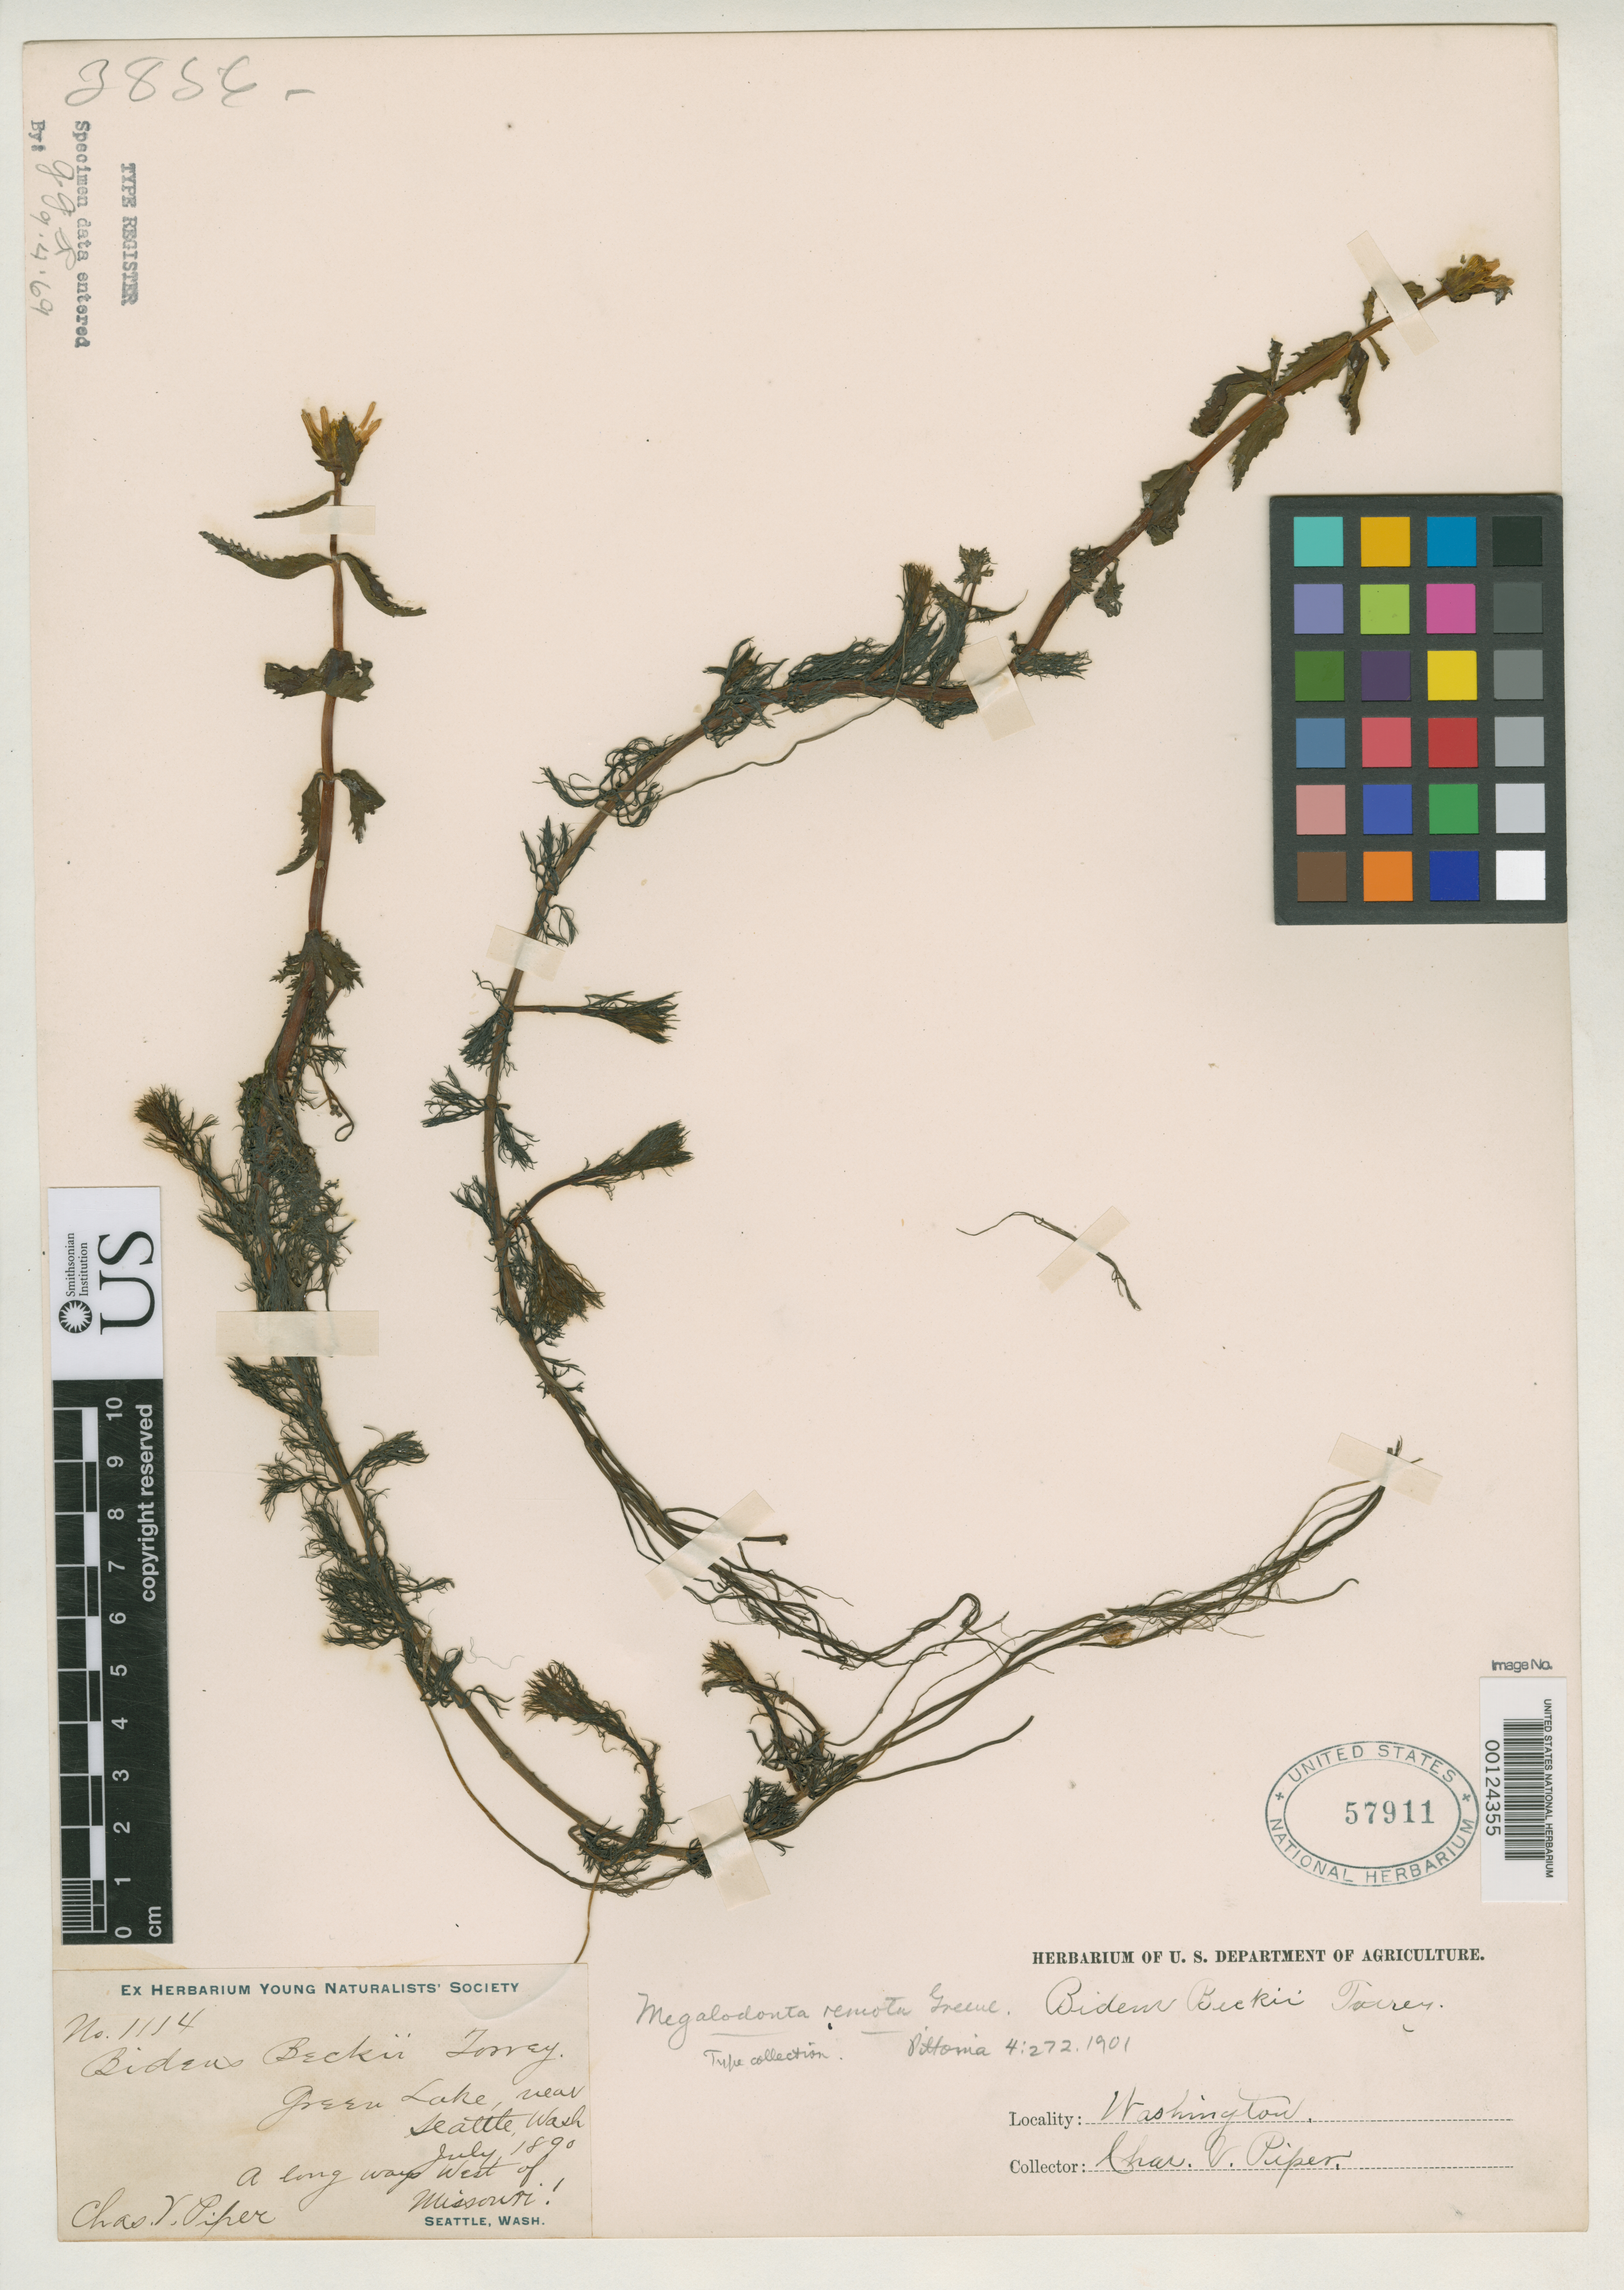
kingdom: Plantae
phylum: Tracheophyta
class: Magnoliopsida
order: Asterales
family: Asteraceae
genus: Megalodonta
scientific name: Megalodonta remota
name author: Greene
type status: Isotype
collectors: C. V. Piper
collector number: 1114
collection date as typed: Jul 1890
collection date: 1890-07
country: United States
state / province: Washington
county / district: King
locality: Green Lake near Seattle.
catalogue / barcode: US 57911